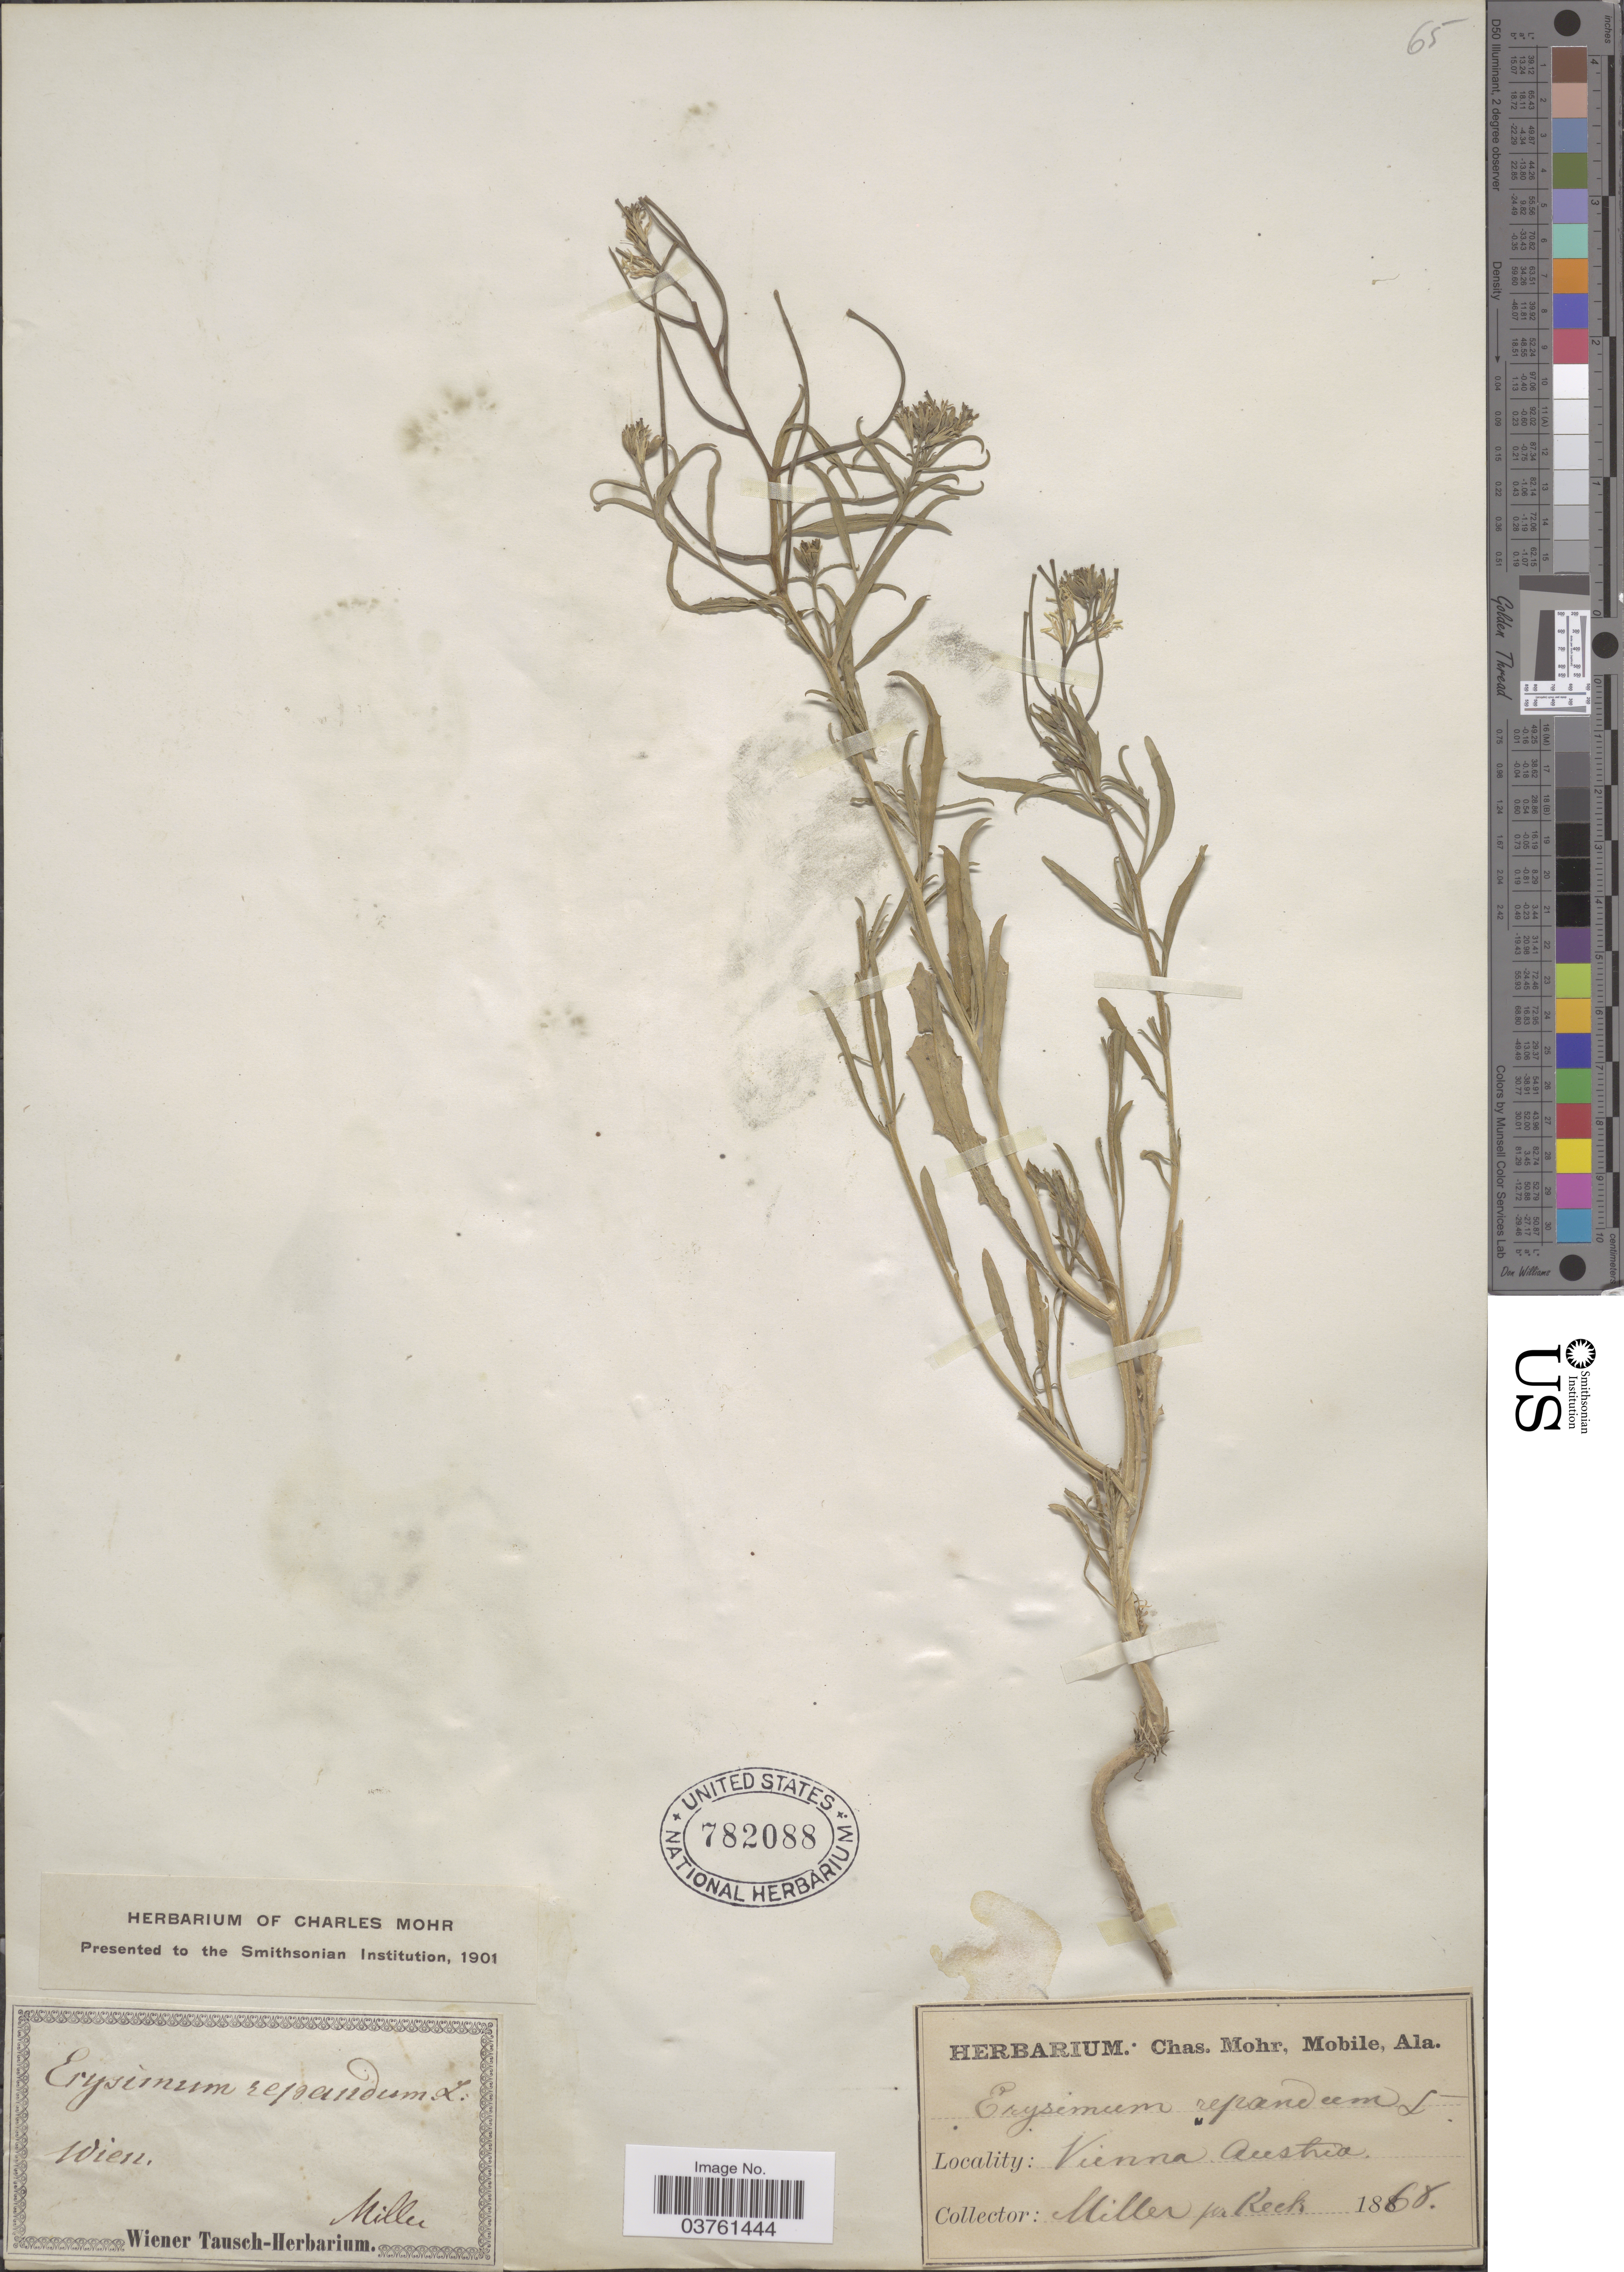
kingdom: Plantae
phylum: Tracheophyta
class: Magnoliopsida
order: Brassicales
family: Brassicaceae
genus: Erysimum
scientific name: Erysimum repandum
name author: L.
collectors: -- Miller & -- Keck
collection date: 1868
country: Austria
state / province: Wien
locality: Vienna.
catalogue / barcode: US 782088